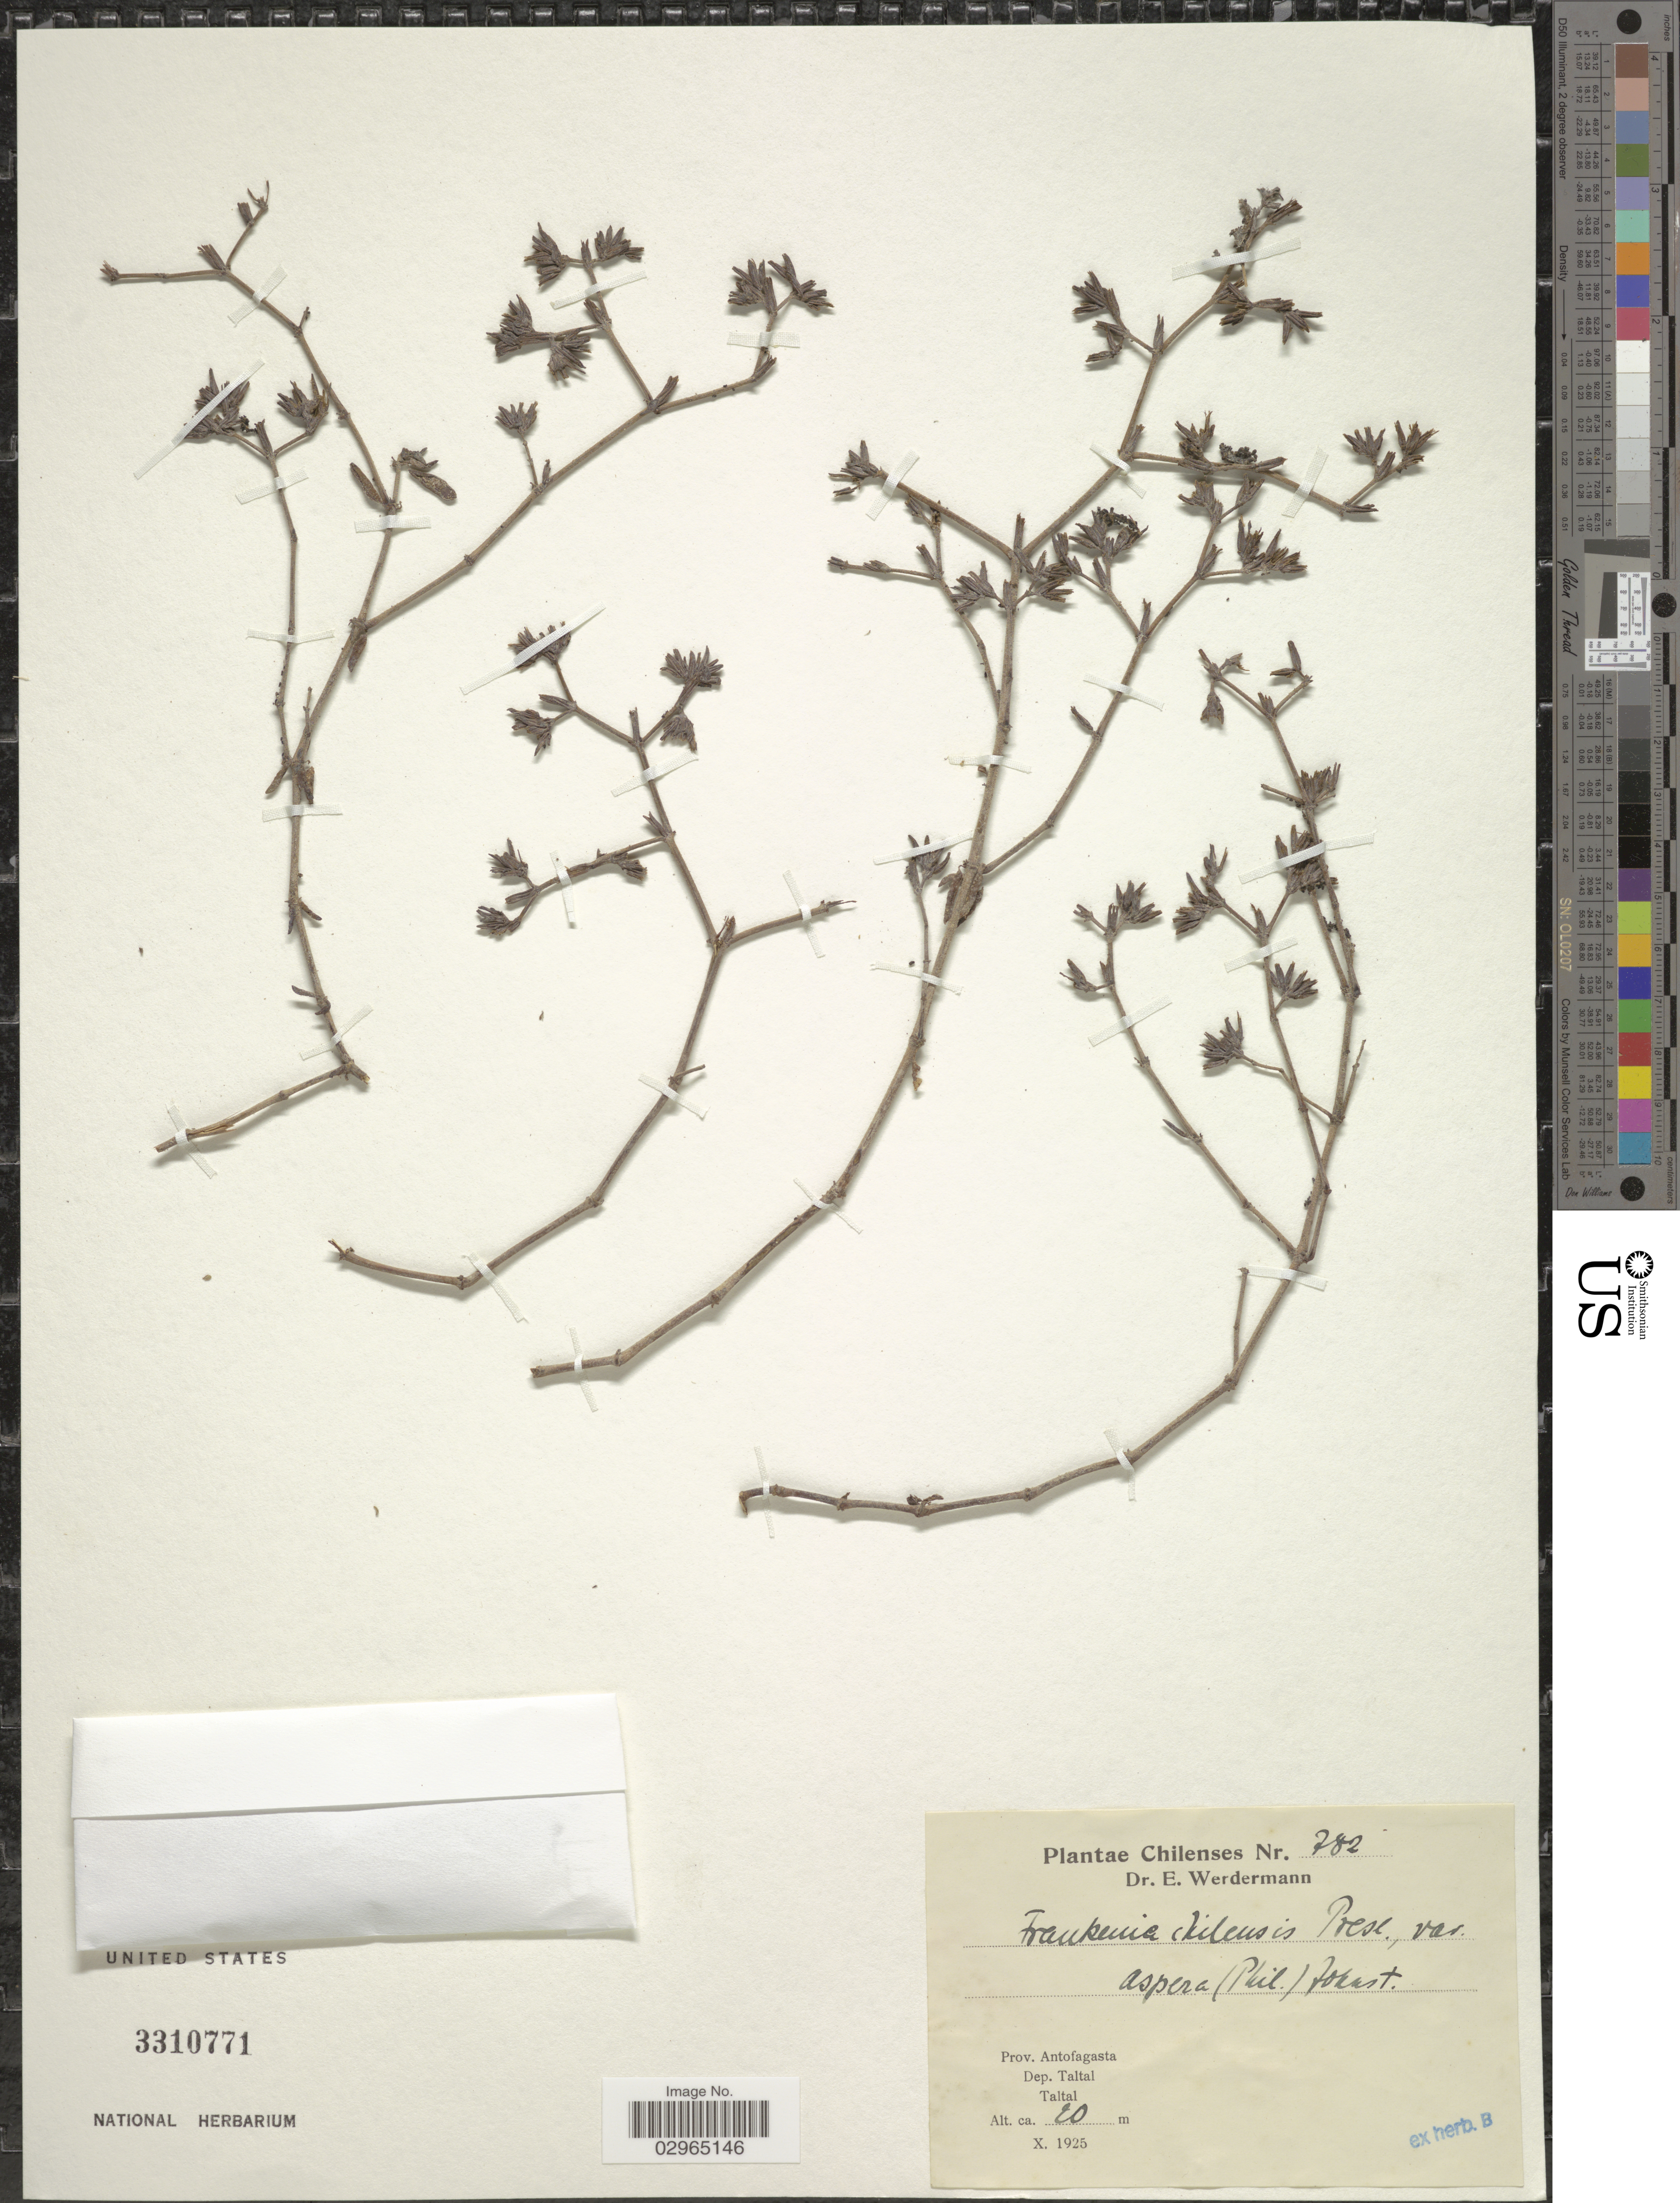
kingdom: Plantae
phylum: Tracheophyta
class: Magnoliopsida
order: Caryophyllales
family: Frankeniaceae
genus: Frankenia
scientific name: Frankenia chilensis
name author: C. Presl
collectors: E. Werdermann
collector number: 782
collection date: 1925-10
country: Chile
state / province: Antofagasta (II)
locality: Dep. Taltal. Taltal.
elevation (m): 20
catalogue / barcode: US 3310771